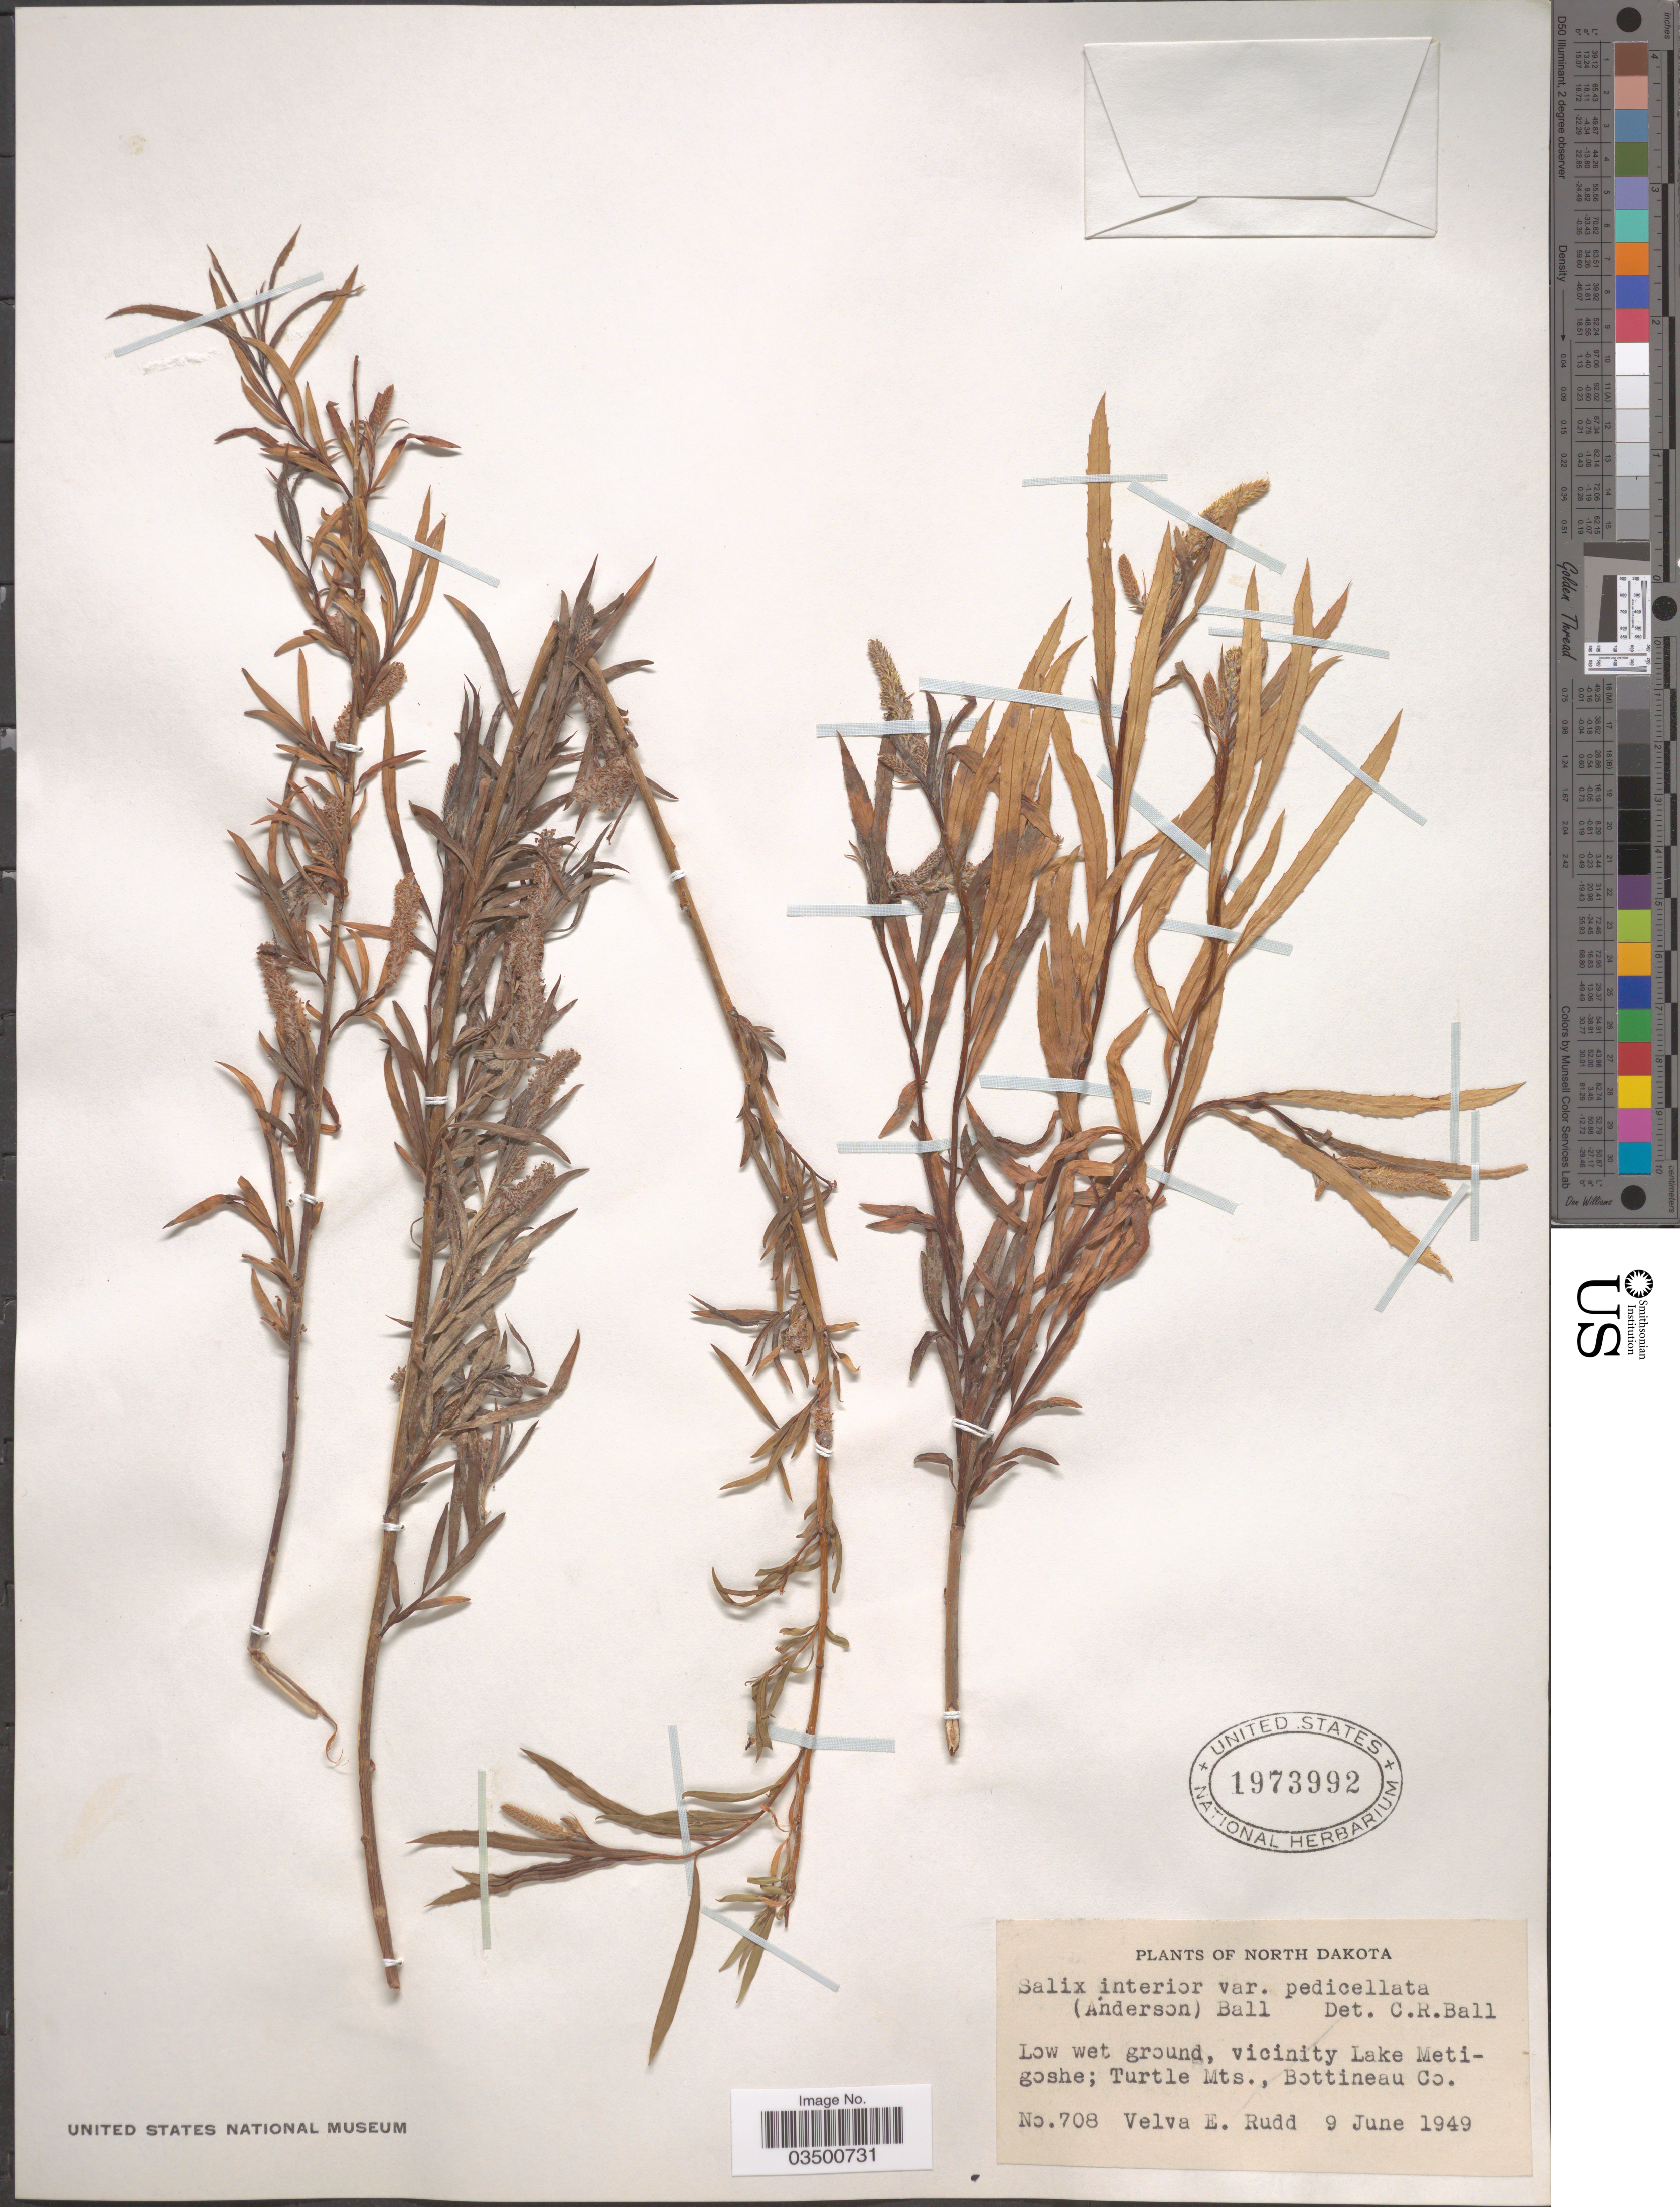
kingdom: Plantae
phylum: Tracheophyta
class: Magnoliopsida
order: Malpighiales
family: Salicaceae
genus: Salix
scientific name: Salix interior var. pedicellata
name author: (Andersson) C.R. Ball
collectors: V. E. Rudd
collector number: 708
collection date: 1949-06-09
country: United States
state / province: North Dakota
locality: Low wet ground, vicinity Lake Metigoshe; Turtle Mts., Bottineau Co.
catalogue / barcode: US 1973992